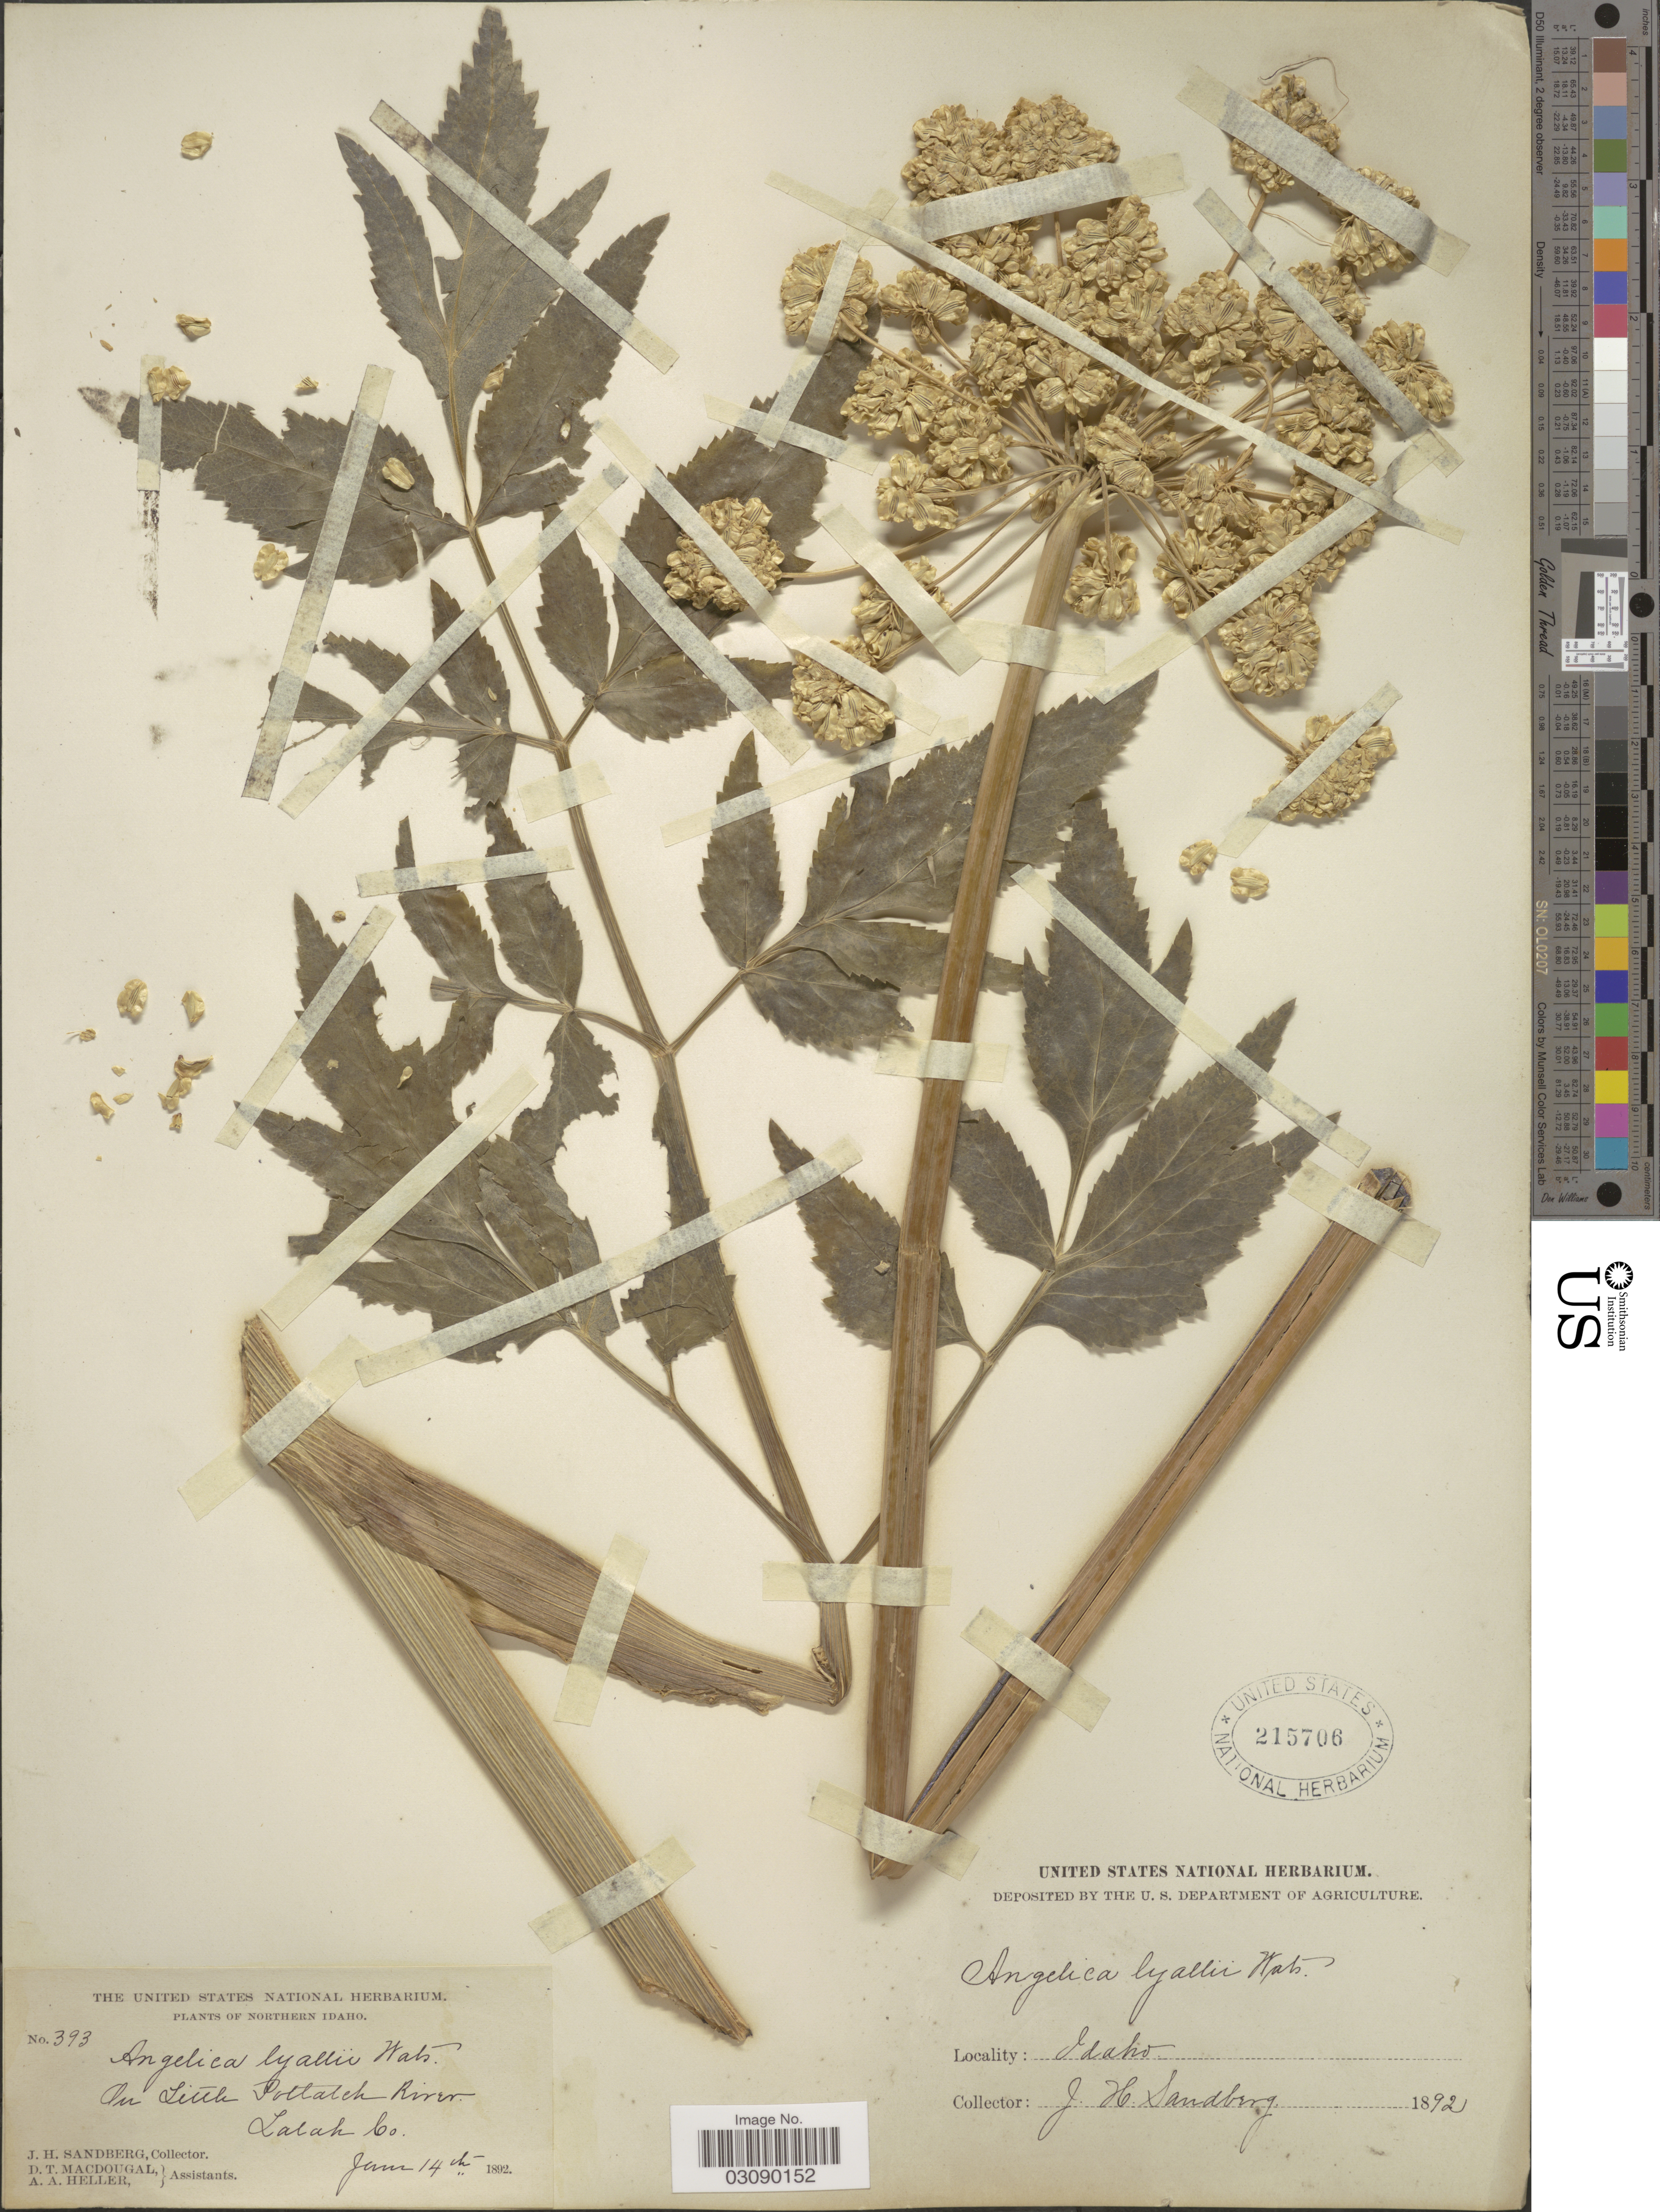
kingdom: Plantae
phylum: Tracheophyta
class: Magnoliopsida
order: Apiales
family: Apiaceae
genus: Angelica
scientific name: Angelica arguta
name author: Nutt.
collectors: J. H. Sandberg, D. T. MacDougal & A. A. Heller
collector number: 393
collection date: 1892-06-14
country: United States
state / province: Idaho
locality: Northern Idaho. On Little Potlatch River, Latah Co.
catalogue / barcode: US 215706